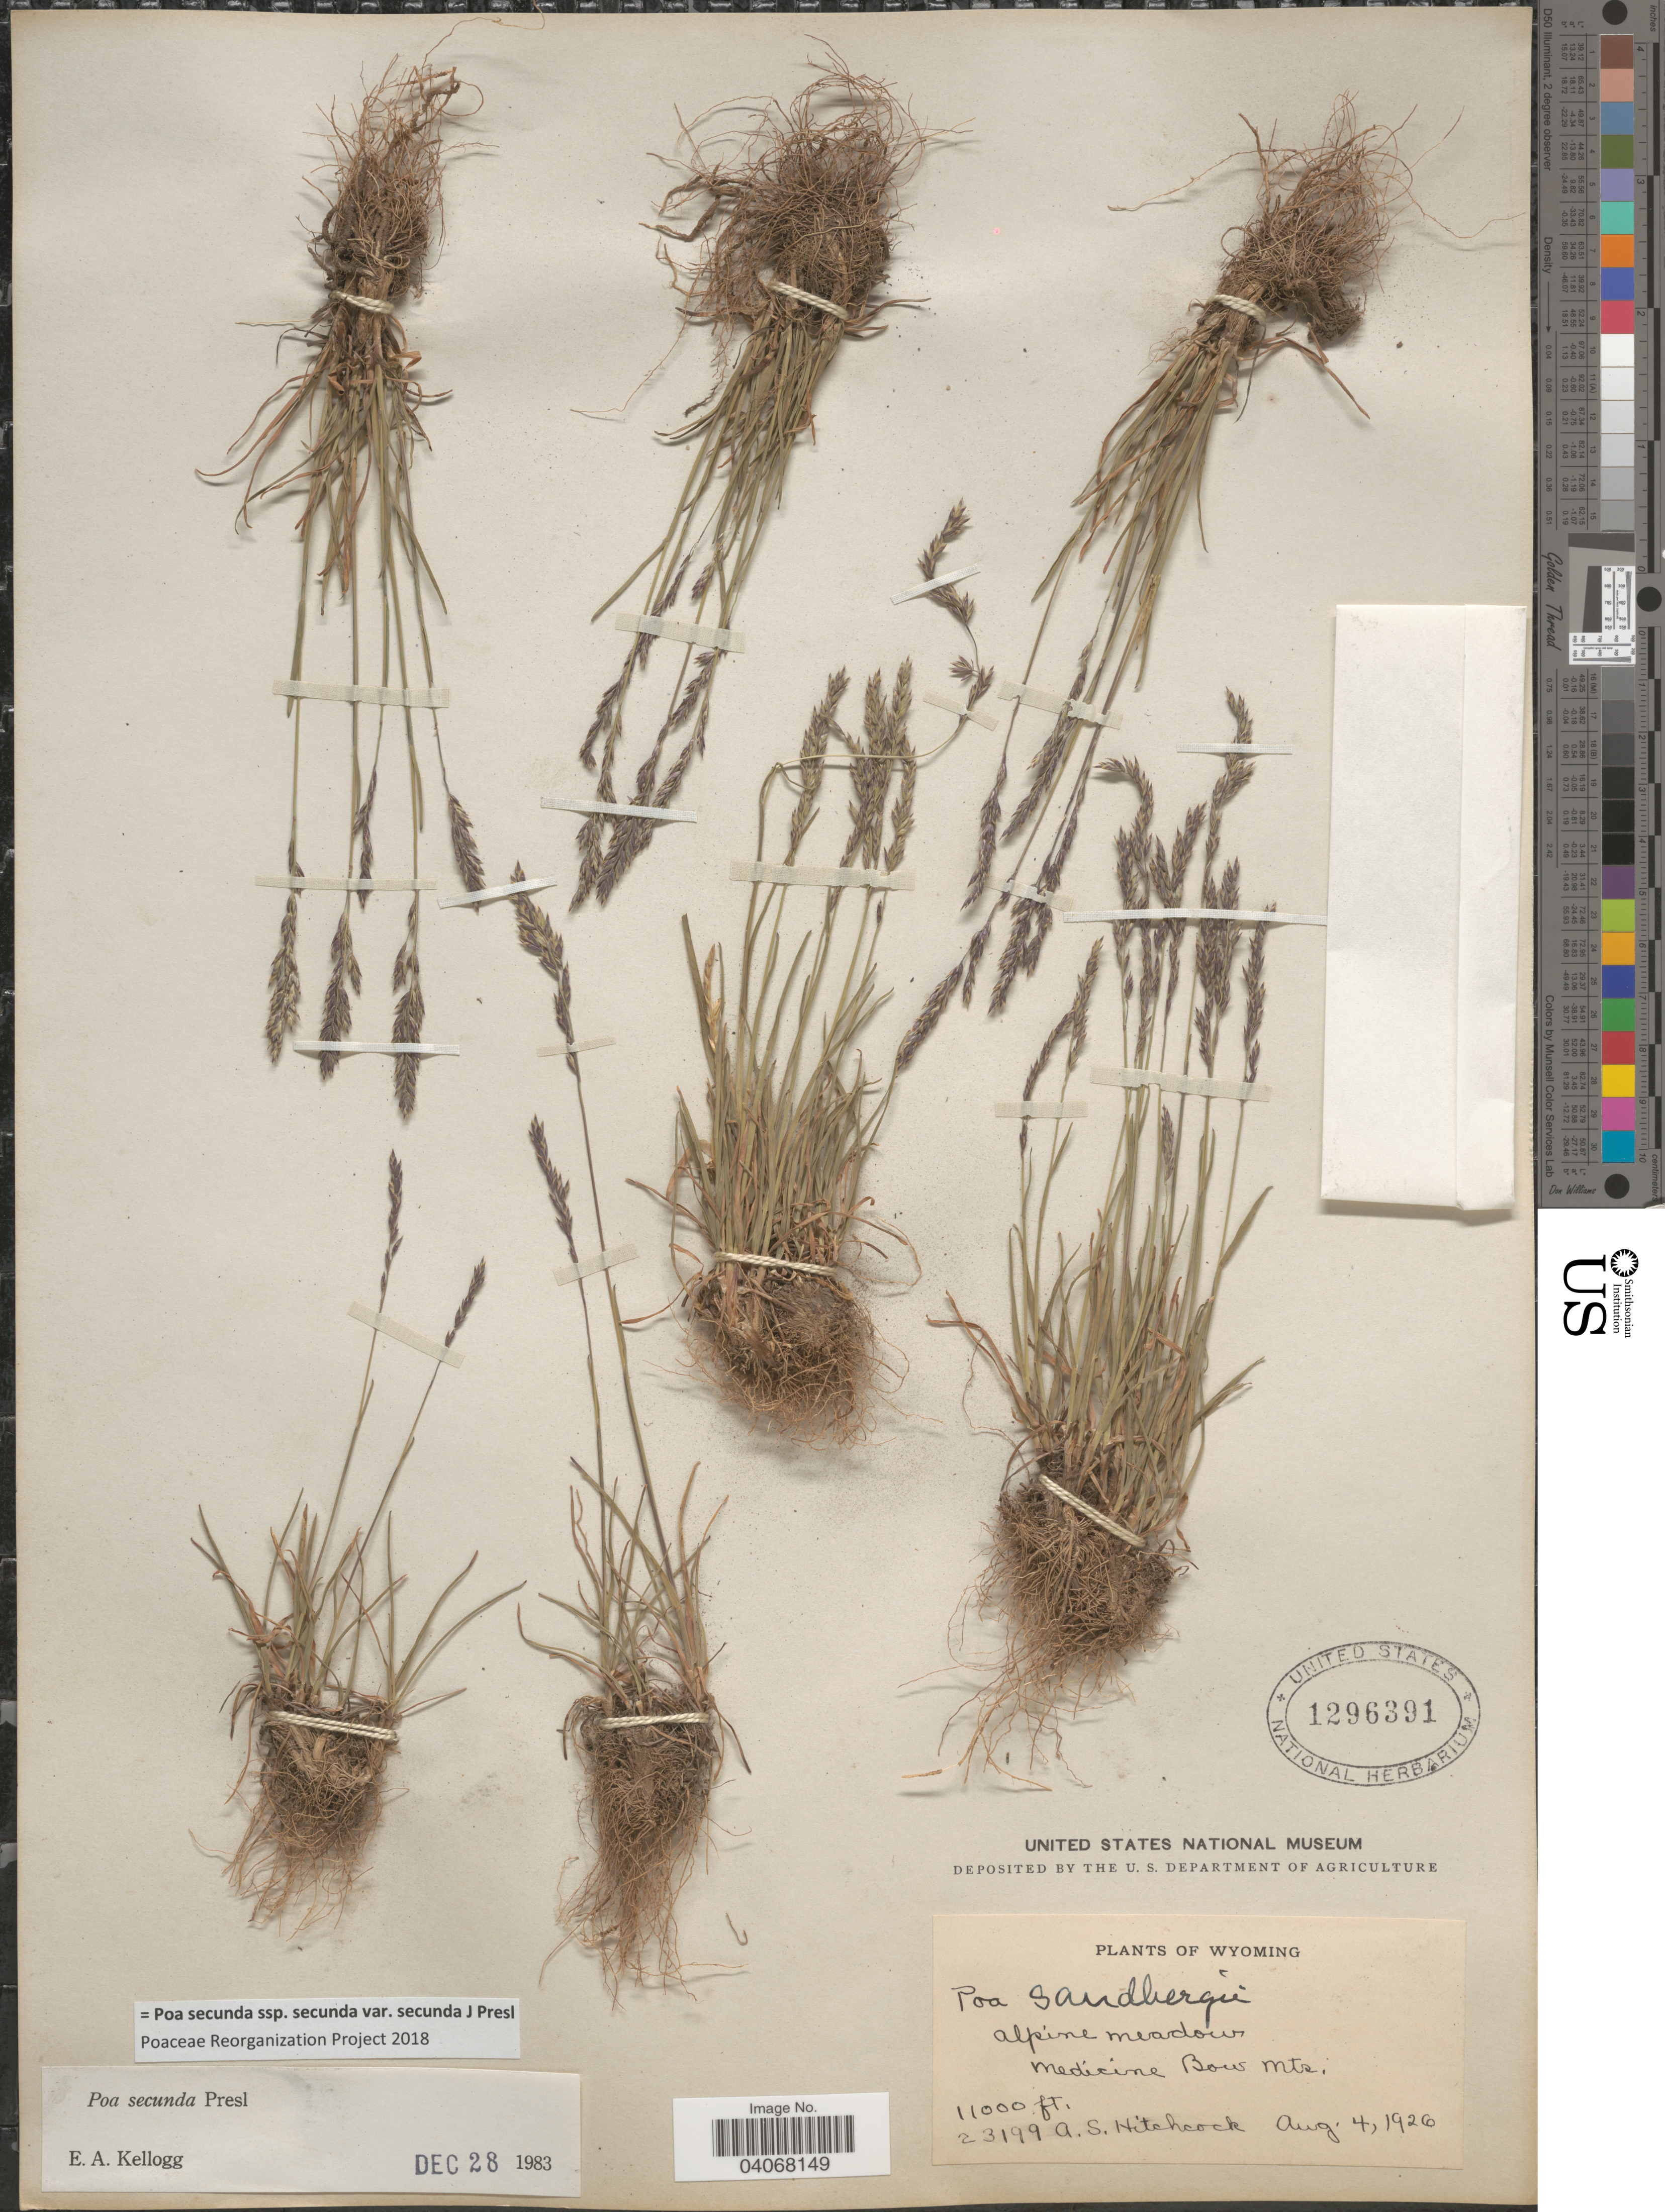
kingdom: Plantae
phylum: Tracheophyta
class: Liliopsida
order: Poales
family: Poaceae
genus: Poa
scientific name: Poa secunda subsp. secunda var. secunda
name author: J. Presl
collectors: A. S. Hitchcock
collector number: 23199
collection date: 1926-08-04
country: United States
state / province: Wyoming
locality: Medicine Bow Mts.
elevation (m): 3353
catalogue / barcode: US 1296391